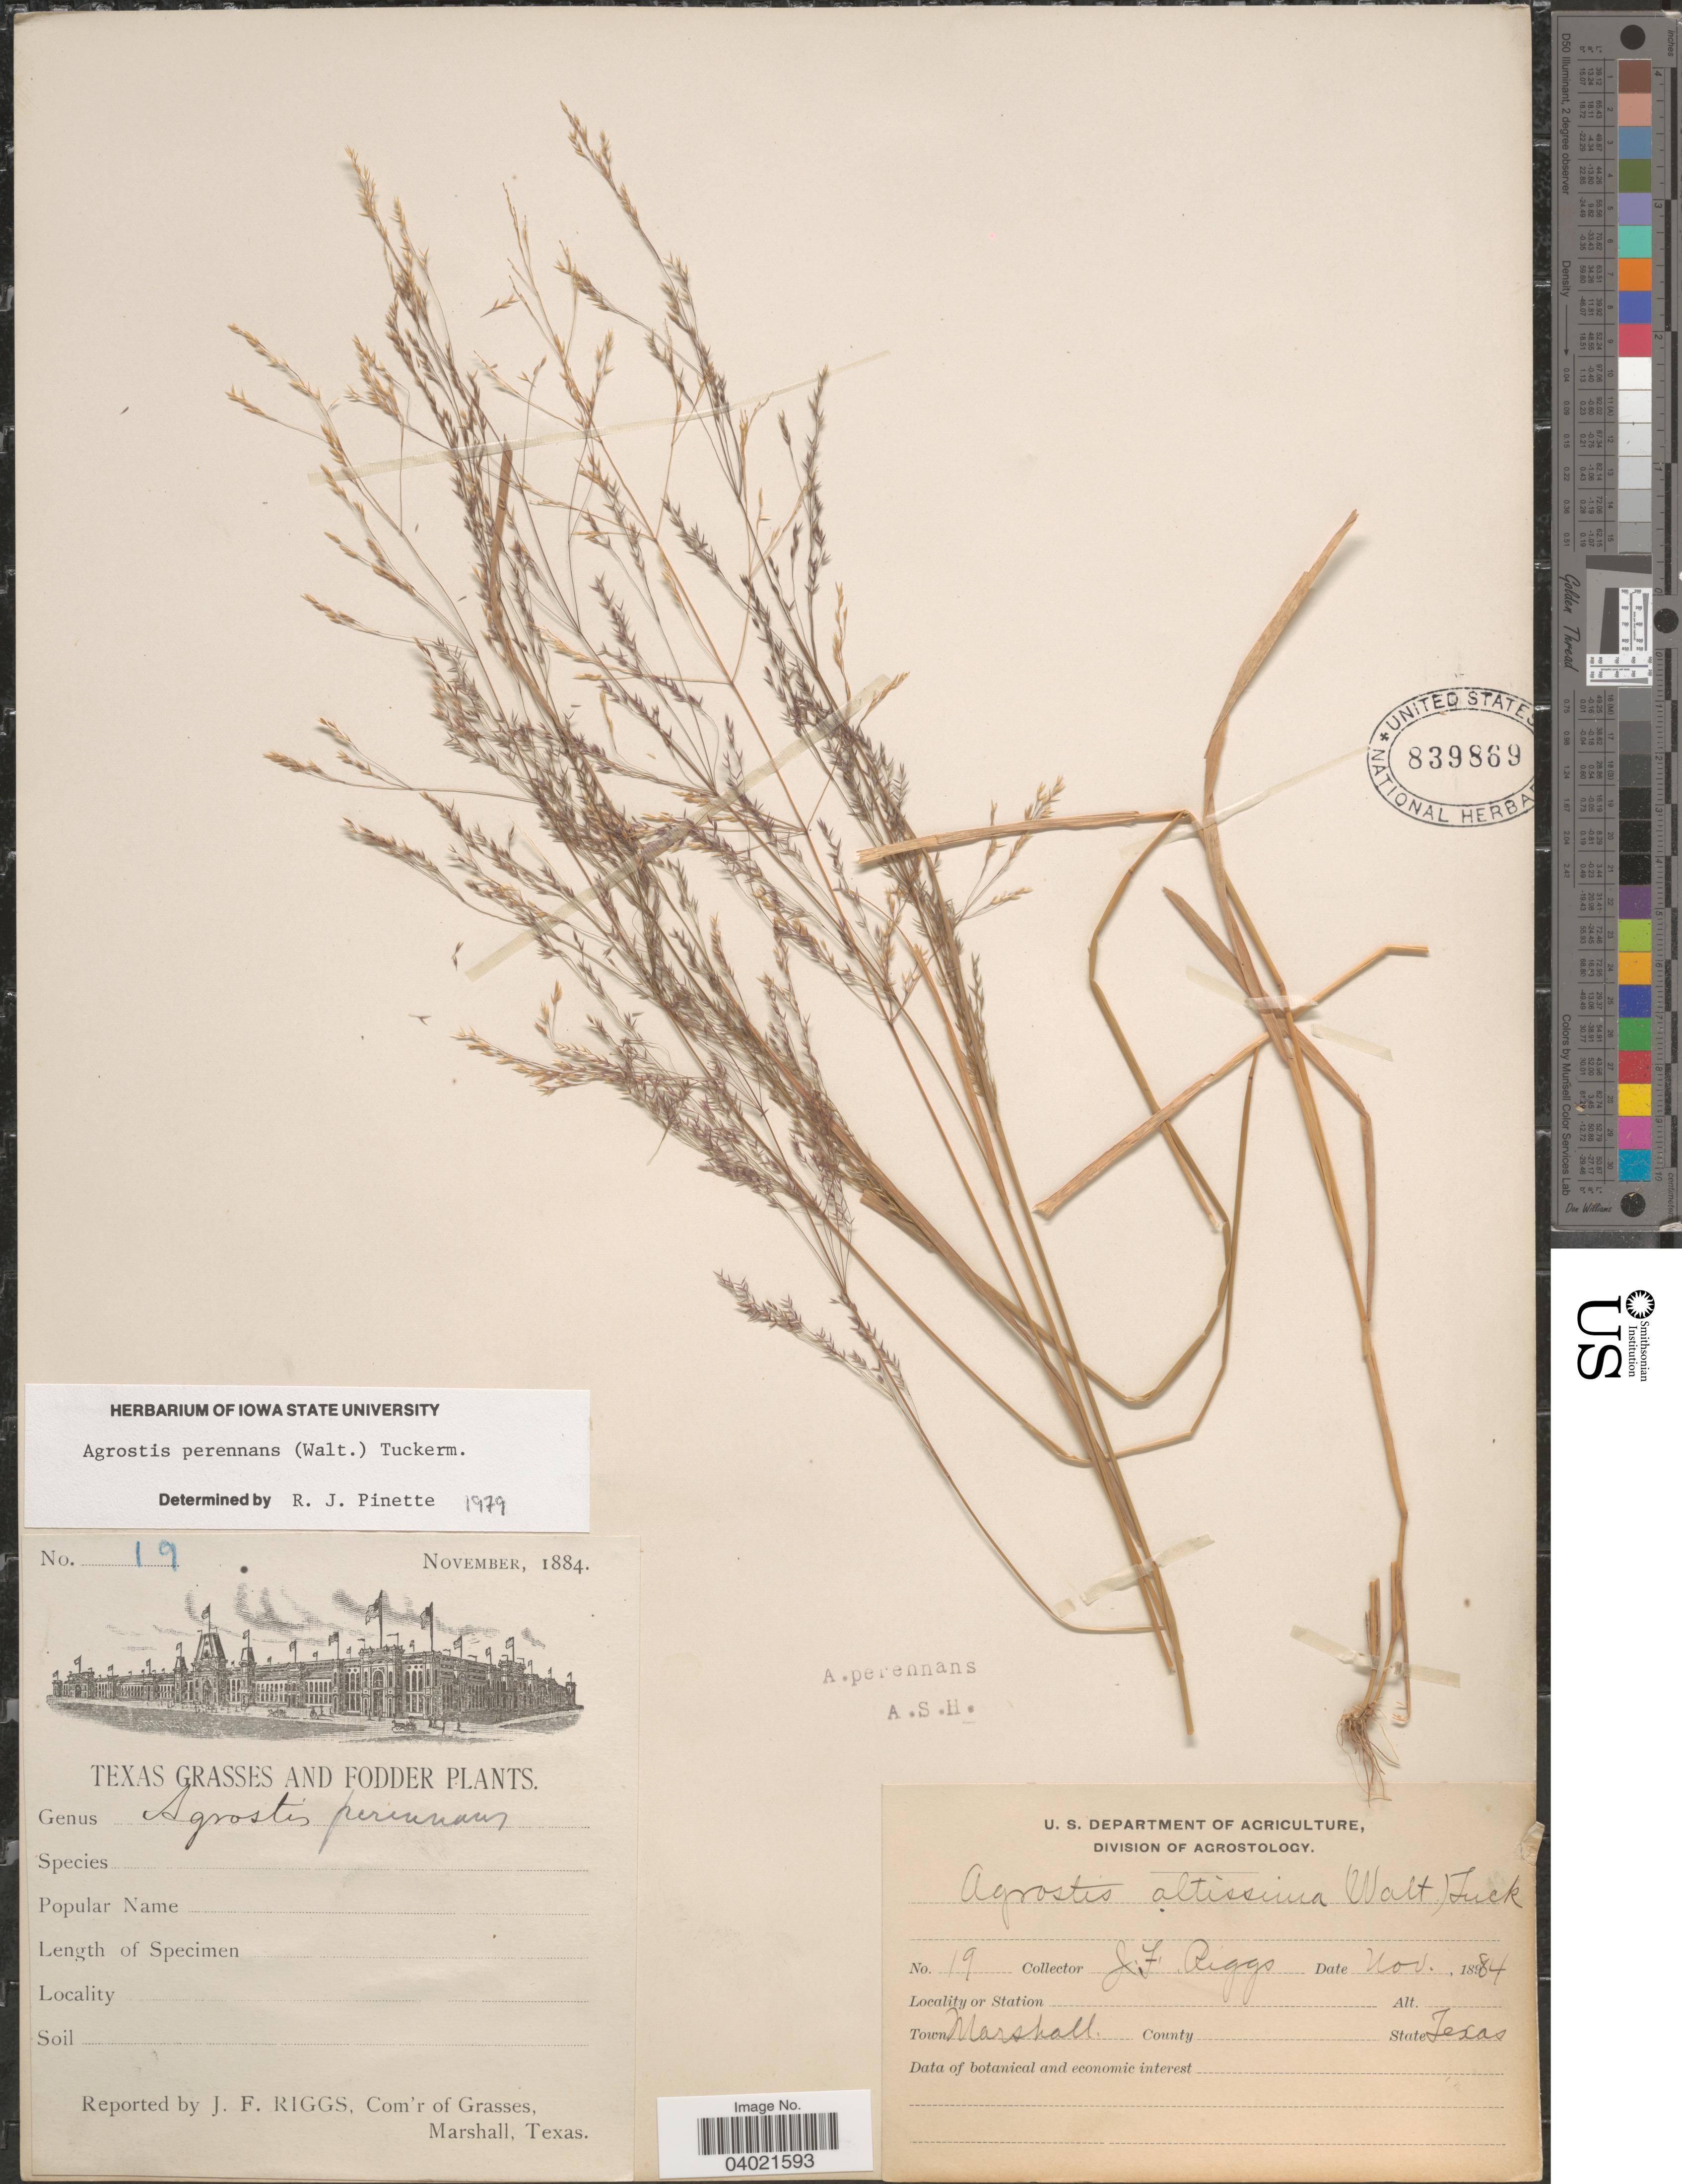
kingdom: Plantae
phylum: Tracheophyta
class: Liliopsida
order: Poales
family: Poaceae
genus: Agrostis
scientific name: Agrostis perennans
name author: (Walter) Tuck.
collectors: J. Riggs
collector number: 19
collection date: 1884-11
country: United States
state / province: Texas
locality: Town Marshall.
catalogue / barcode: US 839869